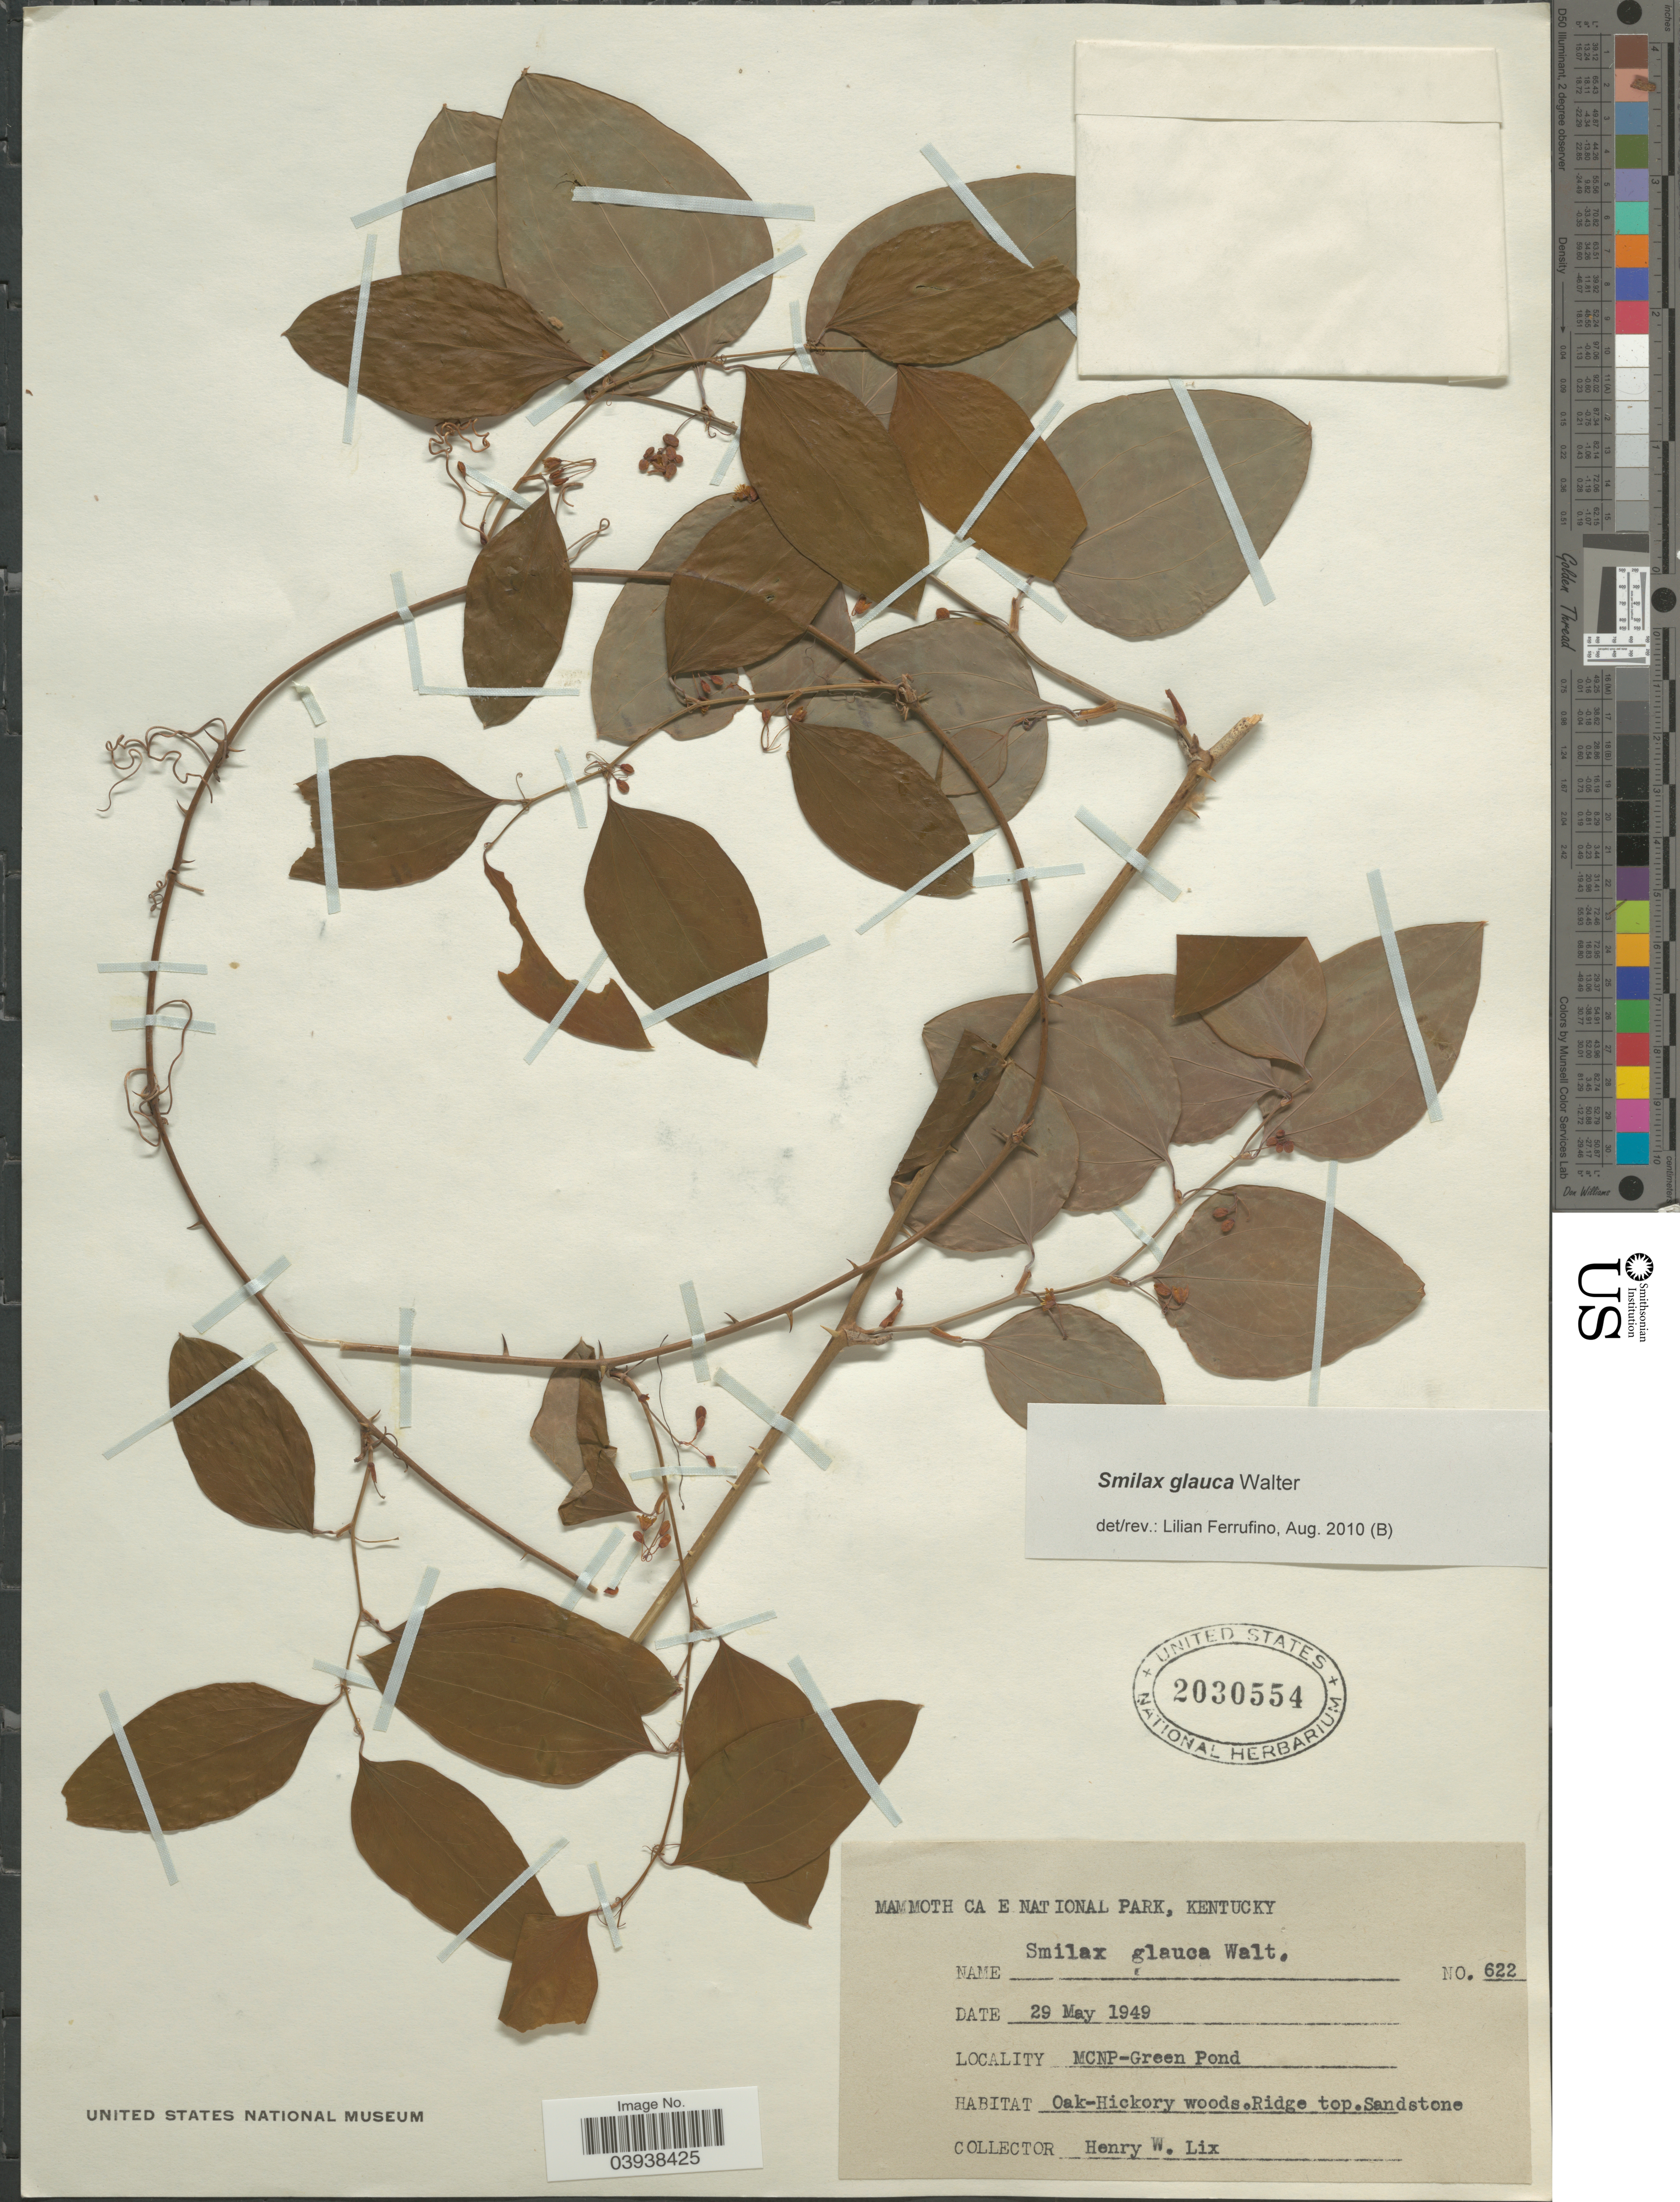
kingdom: Plantae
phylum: Tracheophyta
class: Liliopsida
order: Liliales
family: Smilacaceae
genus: Smilax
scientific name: Smilax glauca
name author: Walter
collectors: H. W. Lix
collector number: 622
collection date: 1949-05-29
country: United States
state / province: Kentucky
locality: Mammoth Ca E National Park. MCNP-Green Pond. Oak-Hickory woods. Ridge top.Sandstone.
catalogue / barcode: US 2030554